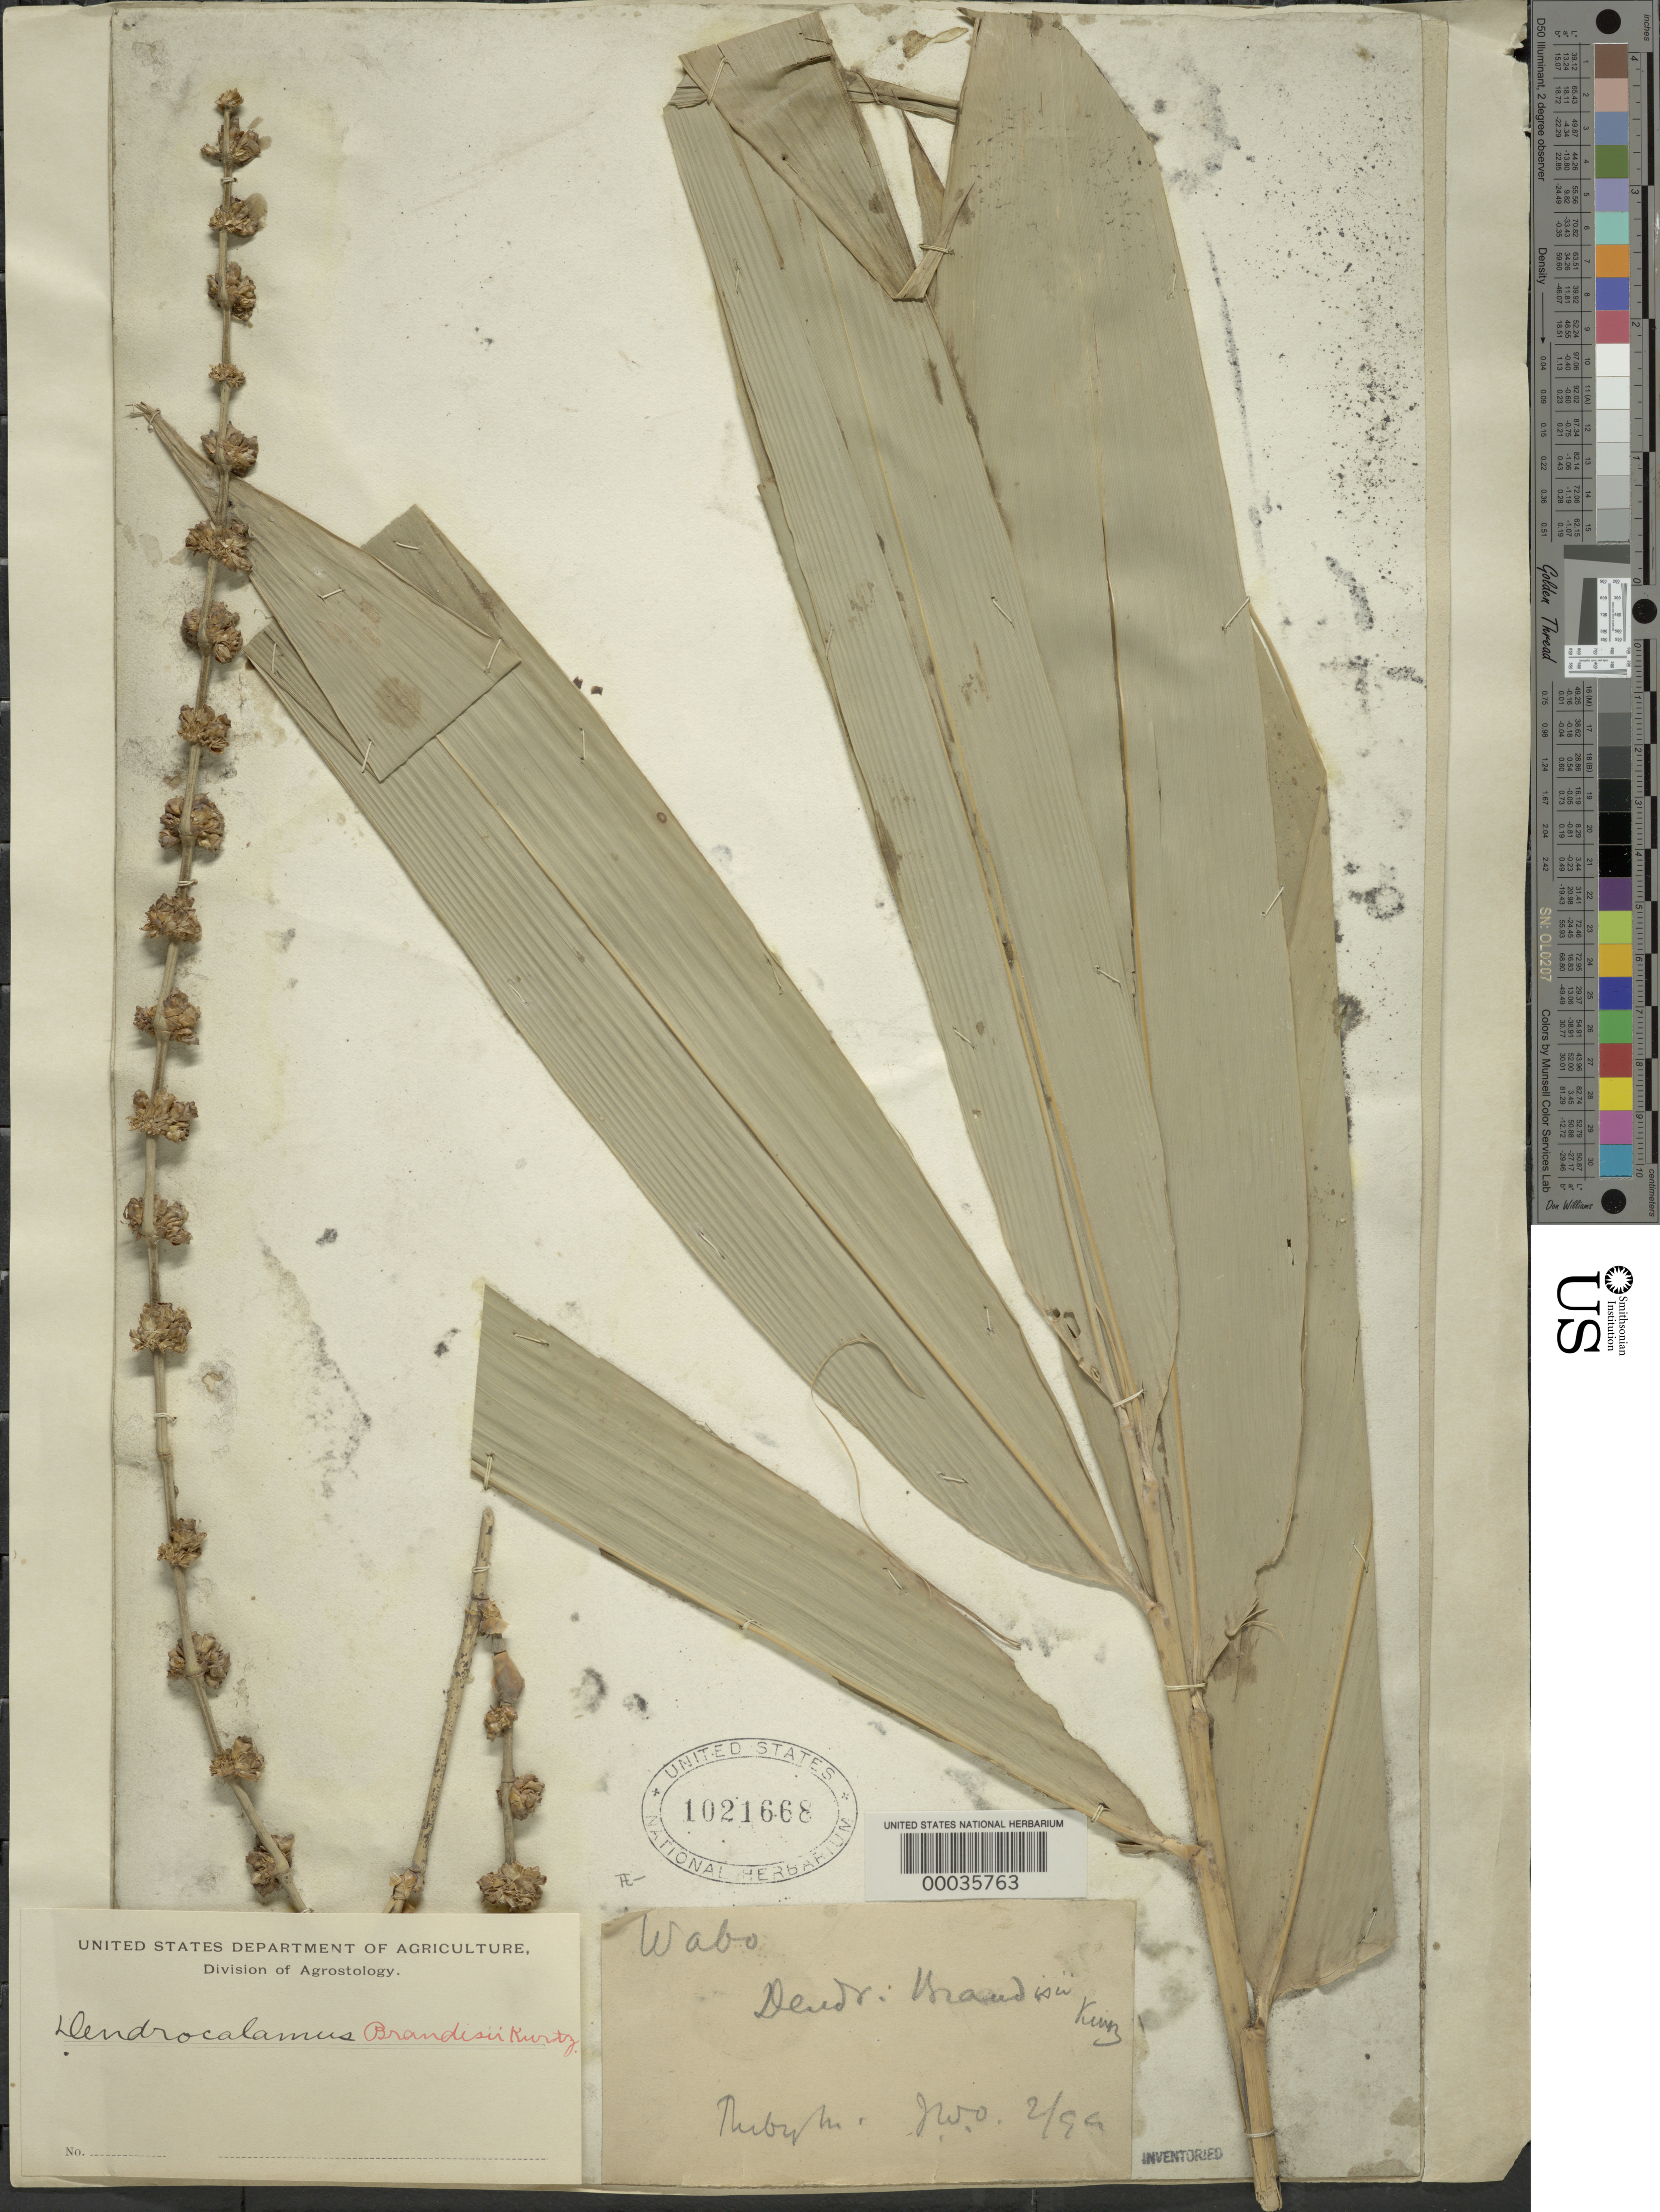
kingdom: Plantae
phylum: Tracheophyta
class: Liliopsida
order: Poales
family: Poaceae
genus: Dendrocalamus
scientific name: Dendrocalamus brandisii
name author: (Munro) Kurz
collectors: -. Kurtz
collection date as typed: Feb 1896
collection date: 1896-02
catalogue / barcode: US 1021668